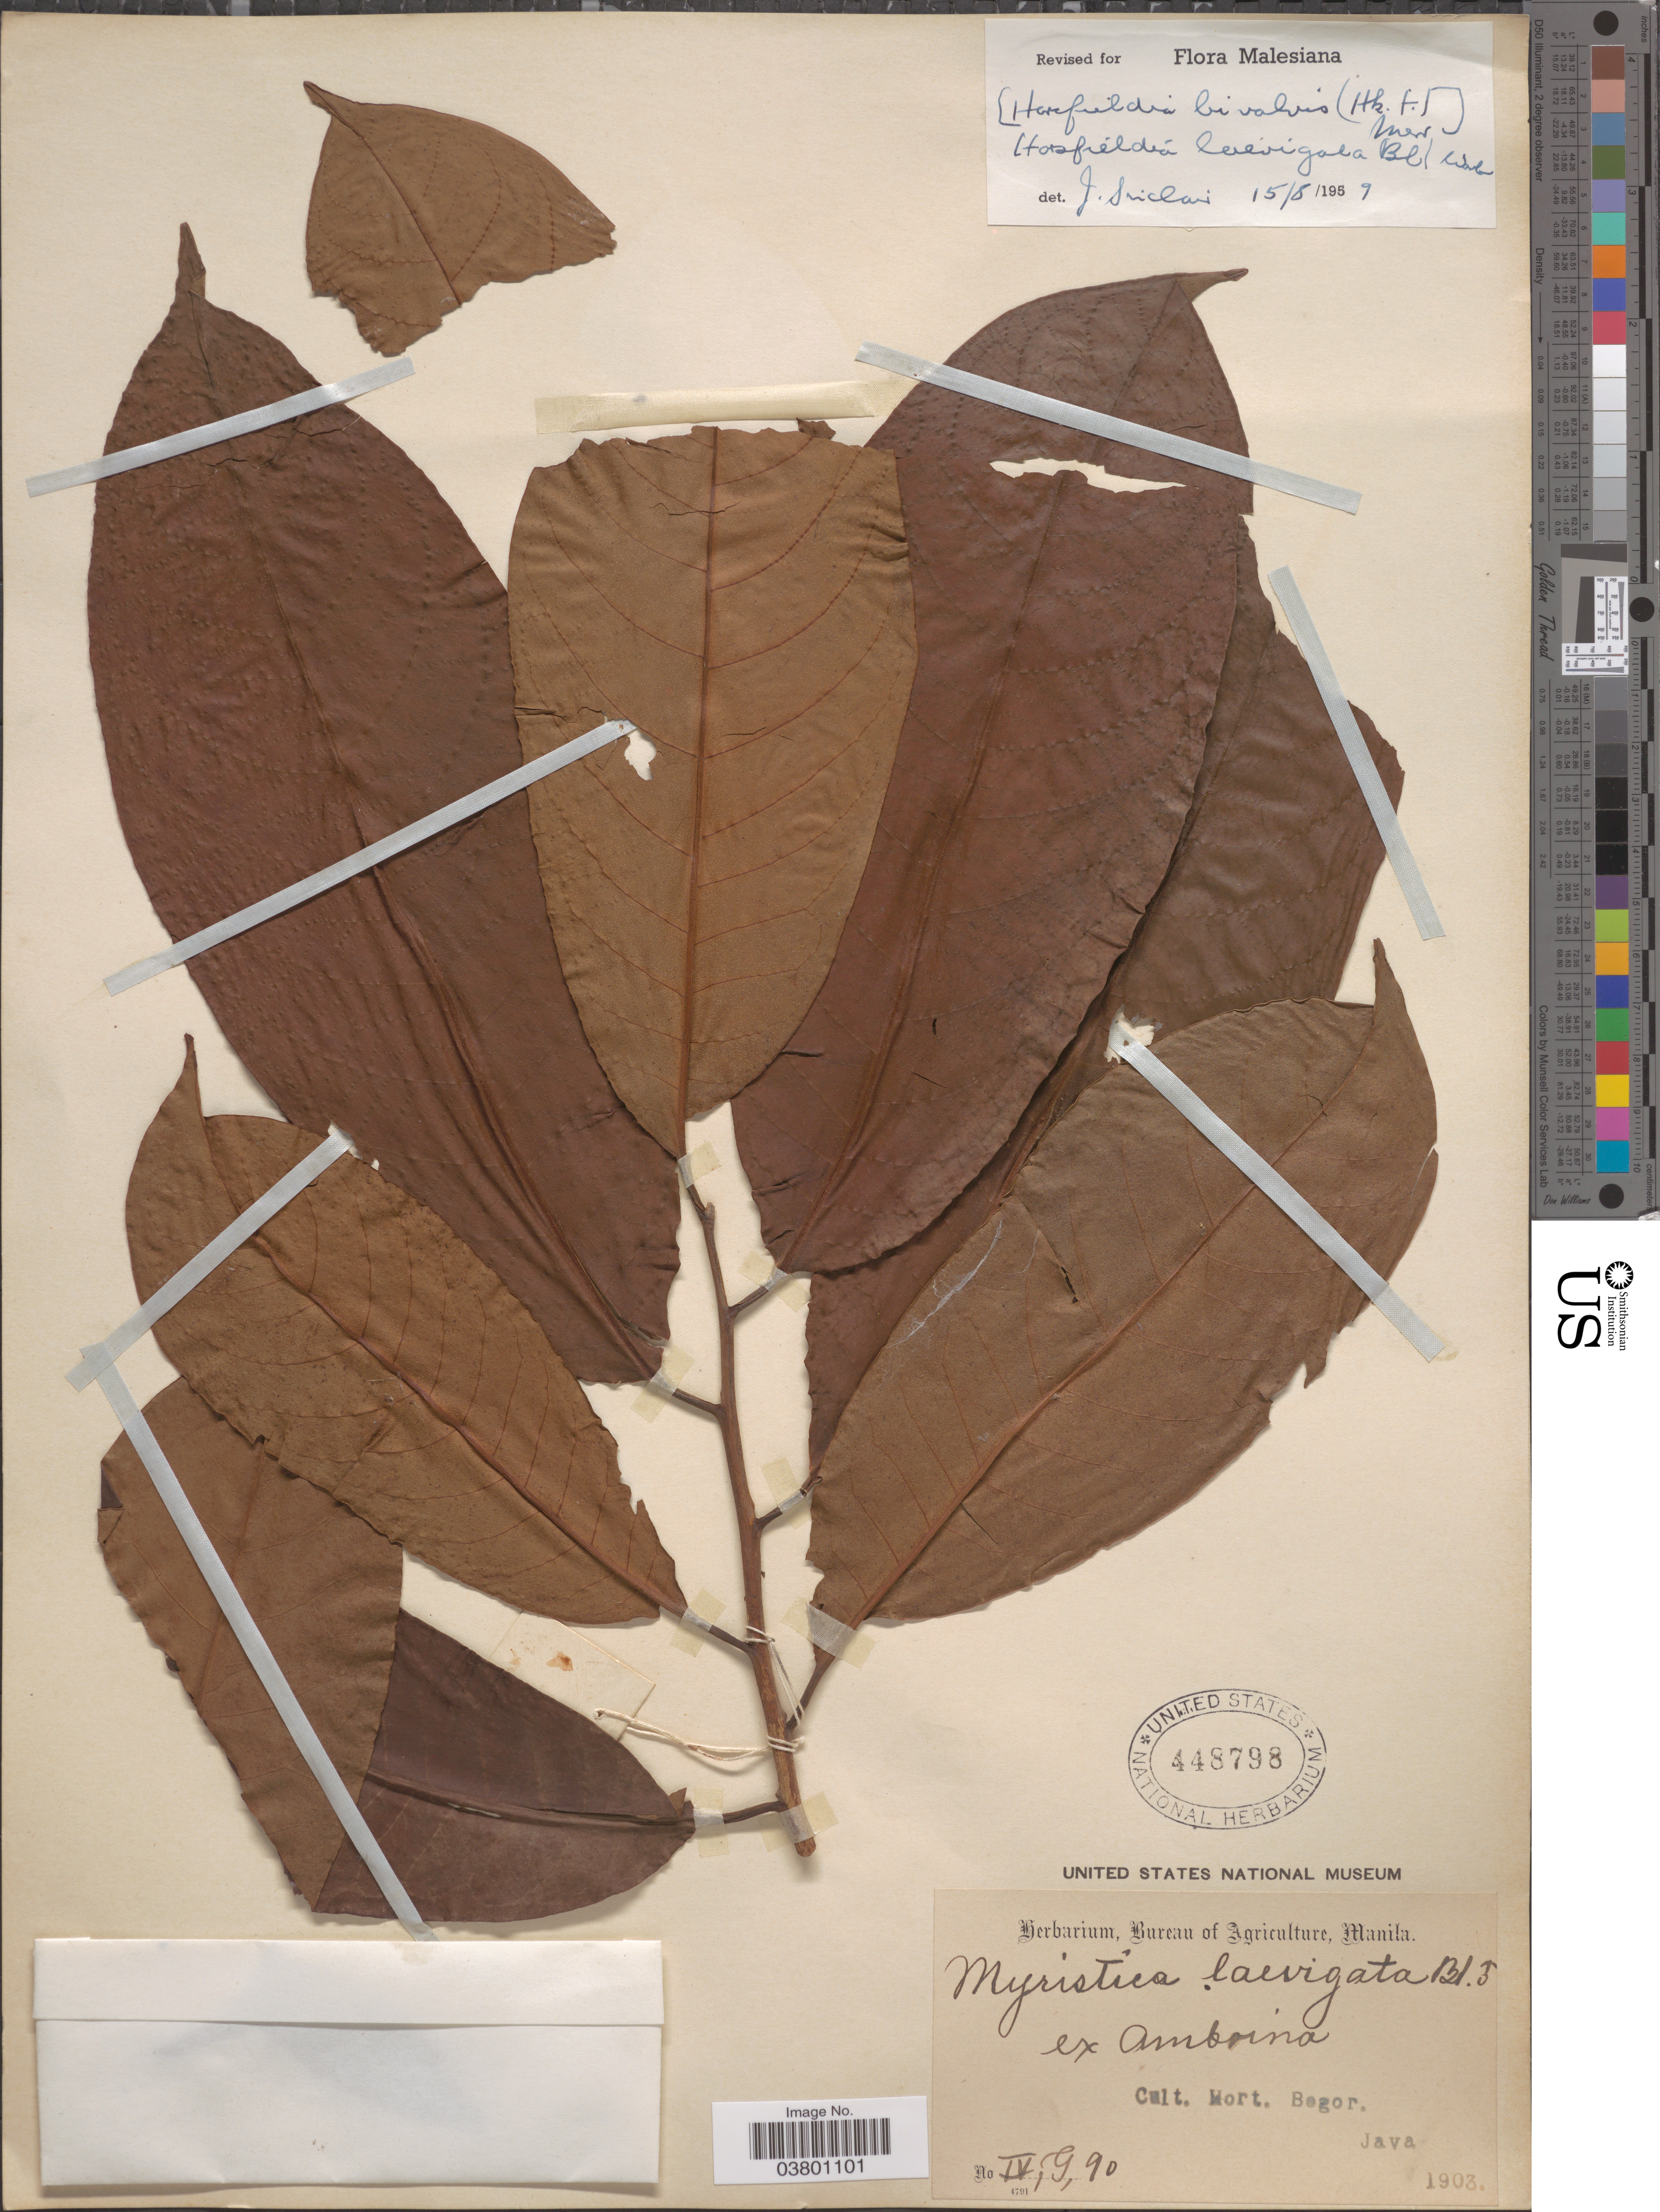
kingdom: Plantae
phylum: Tracheophyta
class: Magnoliopsida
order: Magnoliales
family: Myristicaceae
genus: Horsfieldia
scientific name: Horsfieldia spicata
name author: (Roxb.) J. Sinclair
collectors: ex Herb. Bur. Agric. Manila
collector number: IV, G, 90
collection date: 1903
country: Indonesia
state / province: Java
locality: Cult. Hort. Bogor.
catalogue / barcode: US 448798